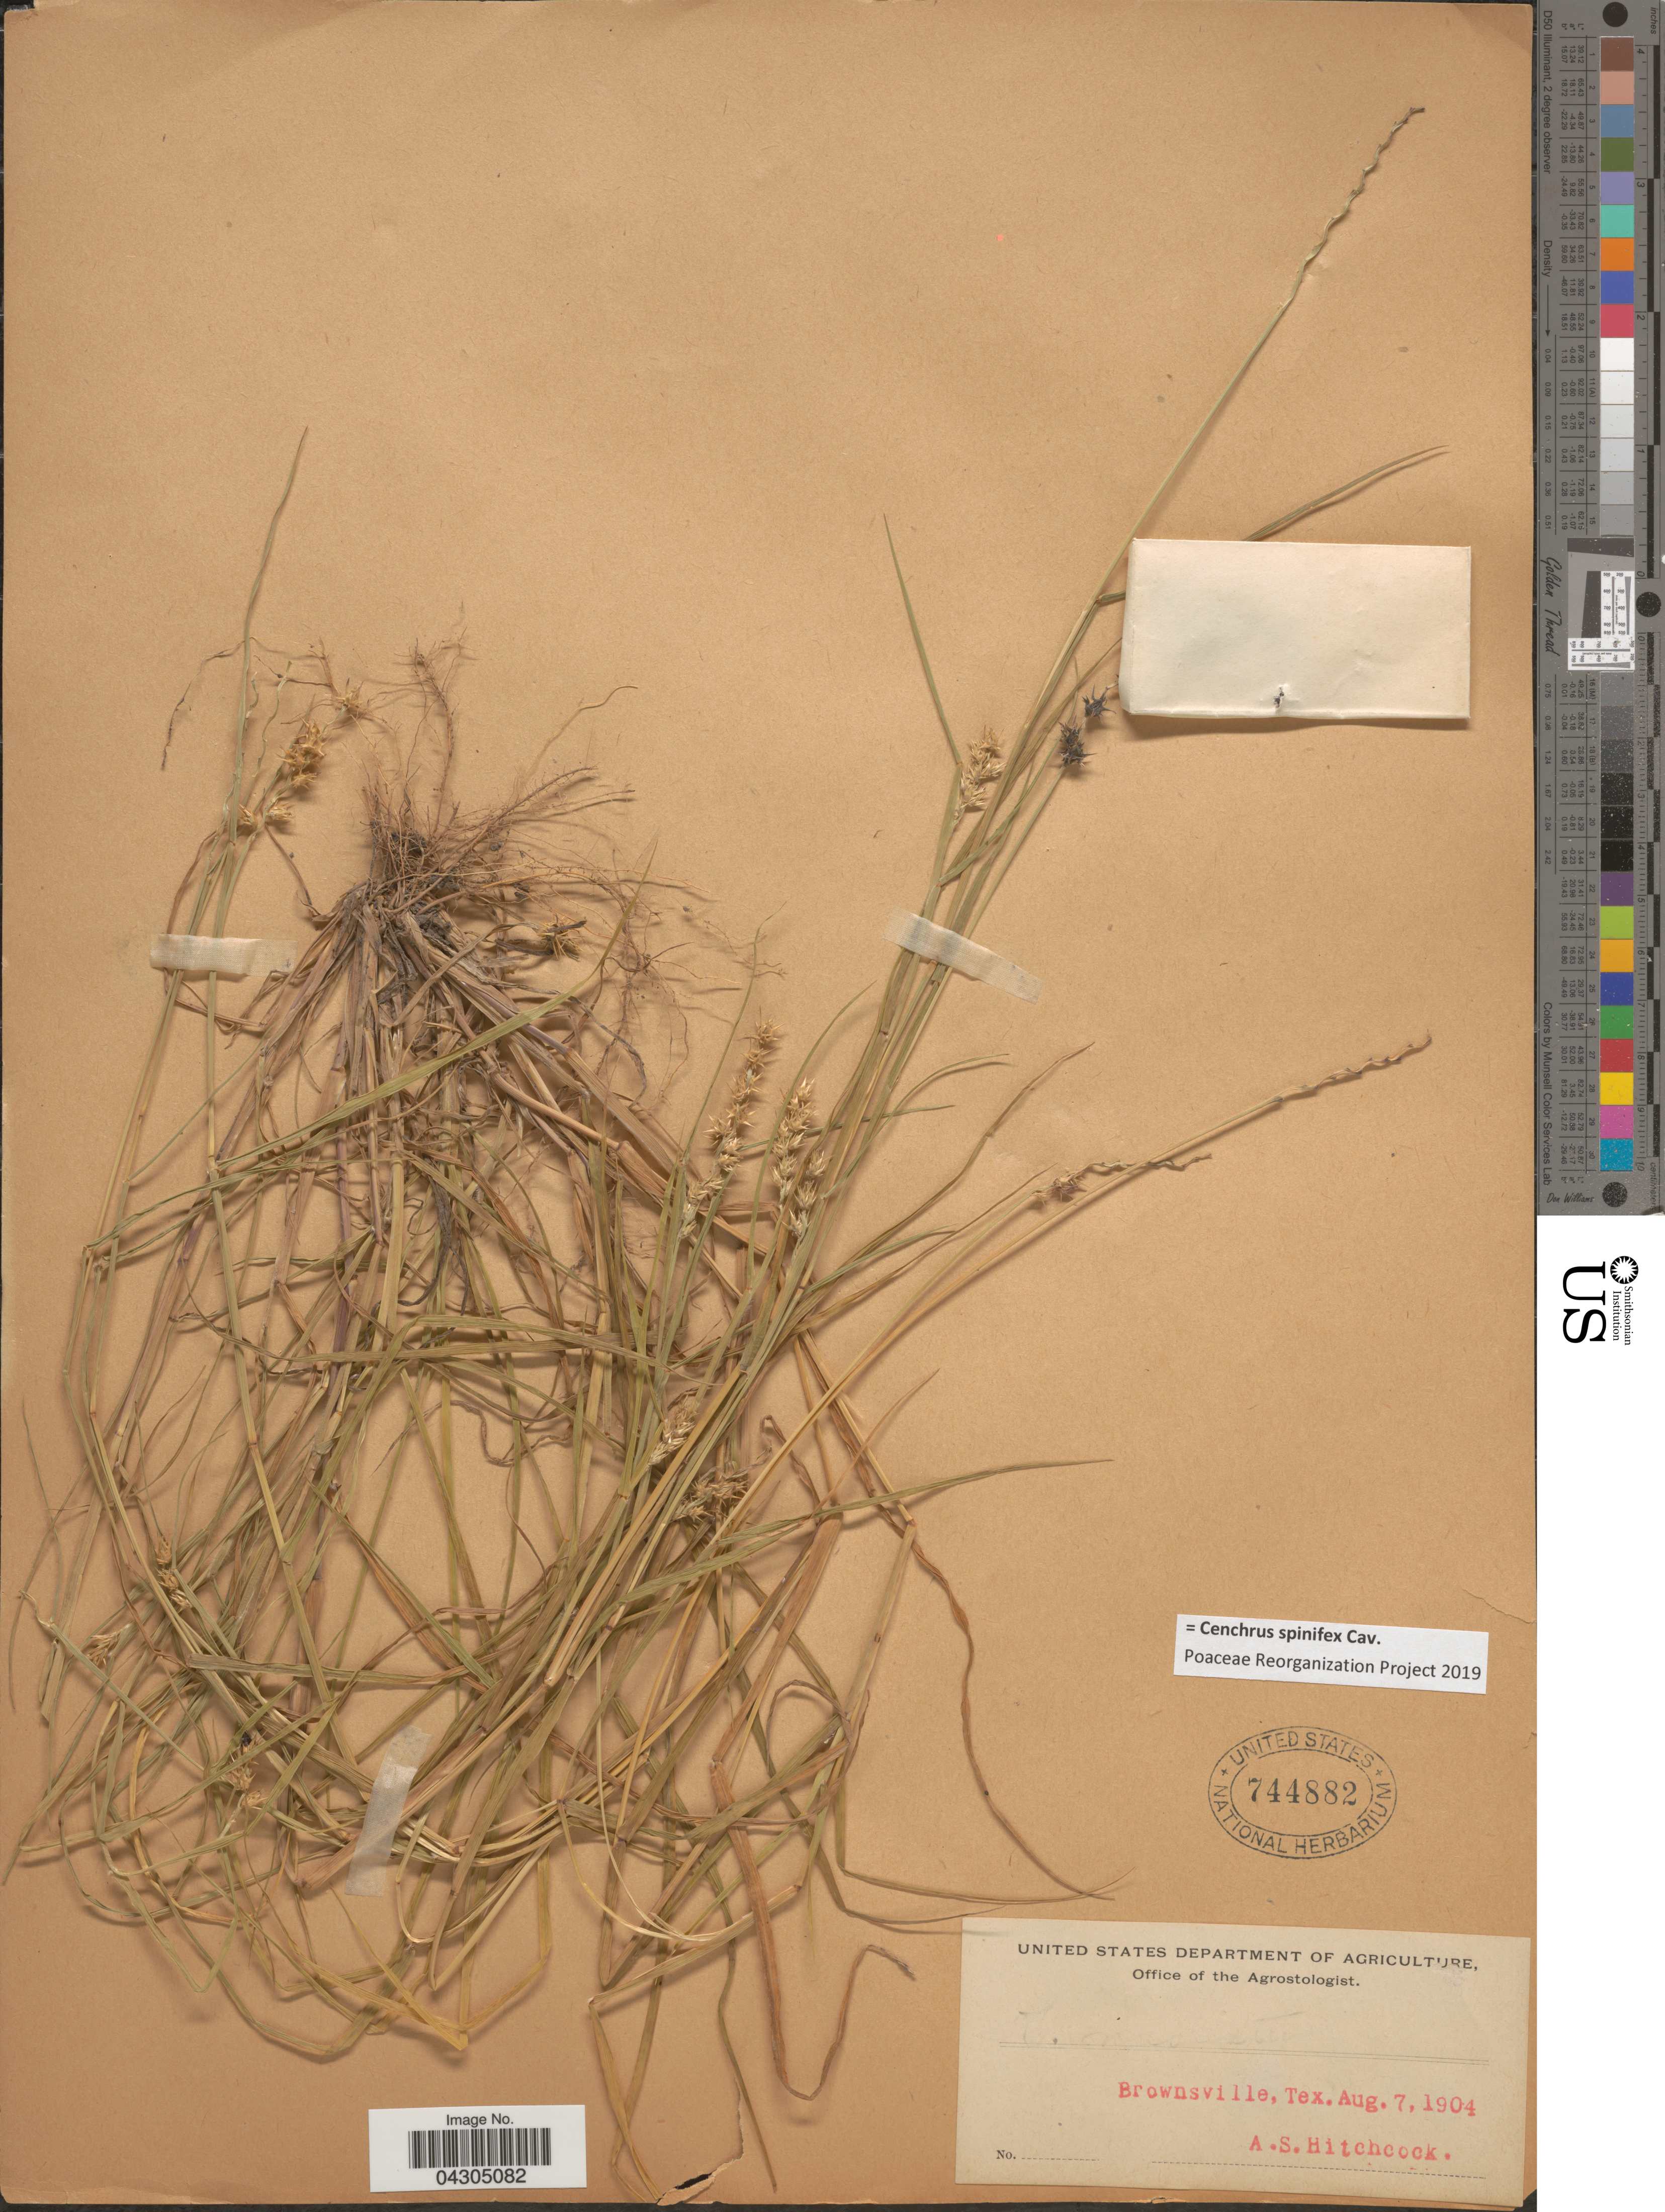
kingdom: Plantae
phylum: Tracheophyta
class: Liliopsida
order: Poales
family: Poaceae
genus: Cenchrus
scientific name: Cenchrus spinifex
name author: Cav.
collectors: A. S. Hitchcock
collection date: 1904-08-07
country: United States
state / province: Texas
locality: Brownsville.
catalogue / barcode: US 744882